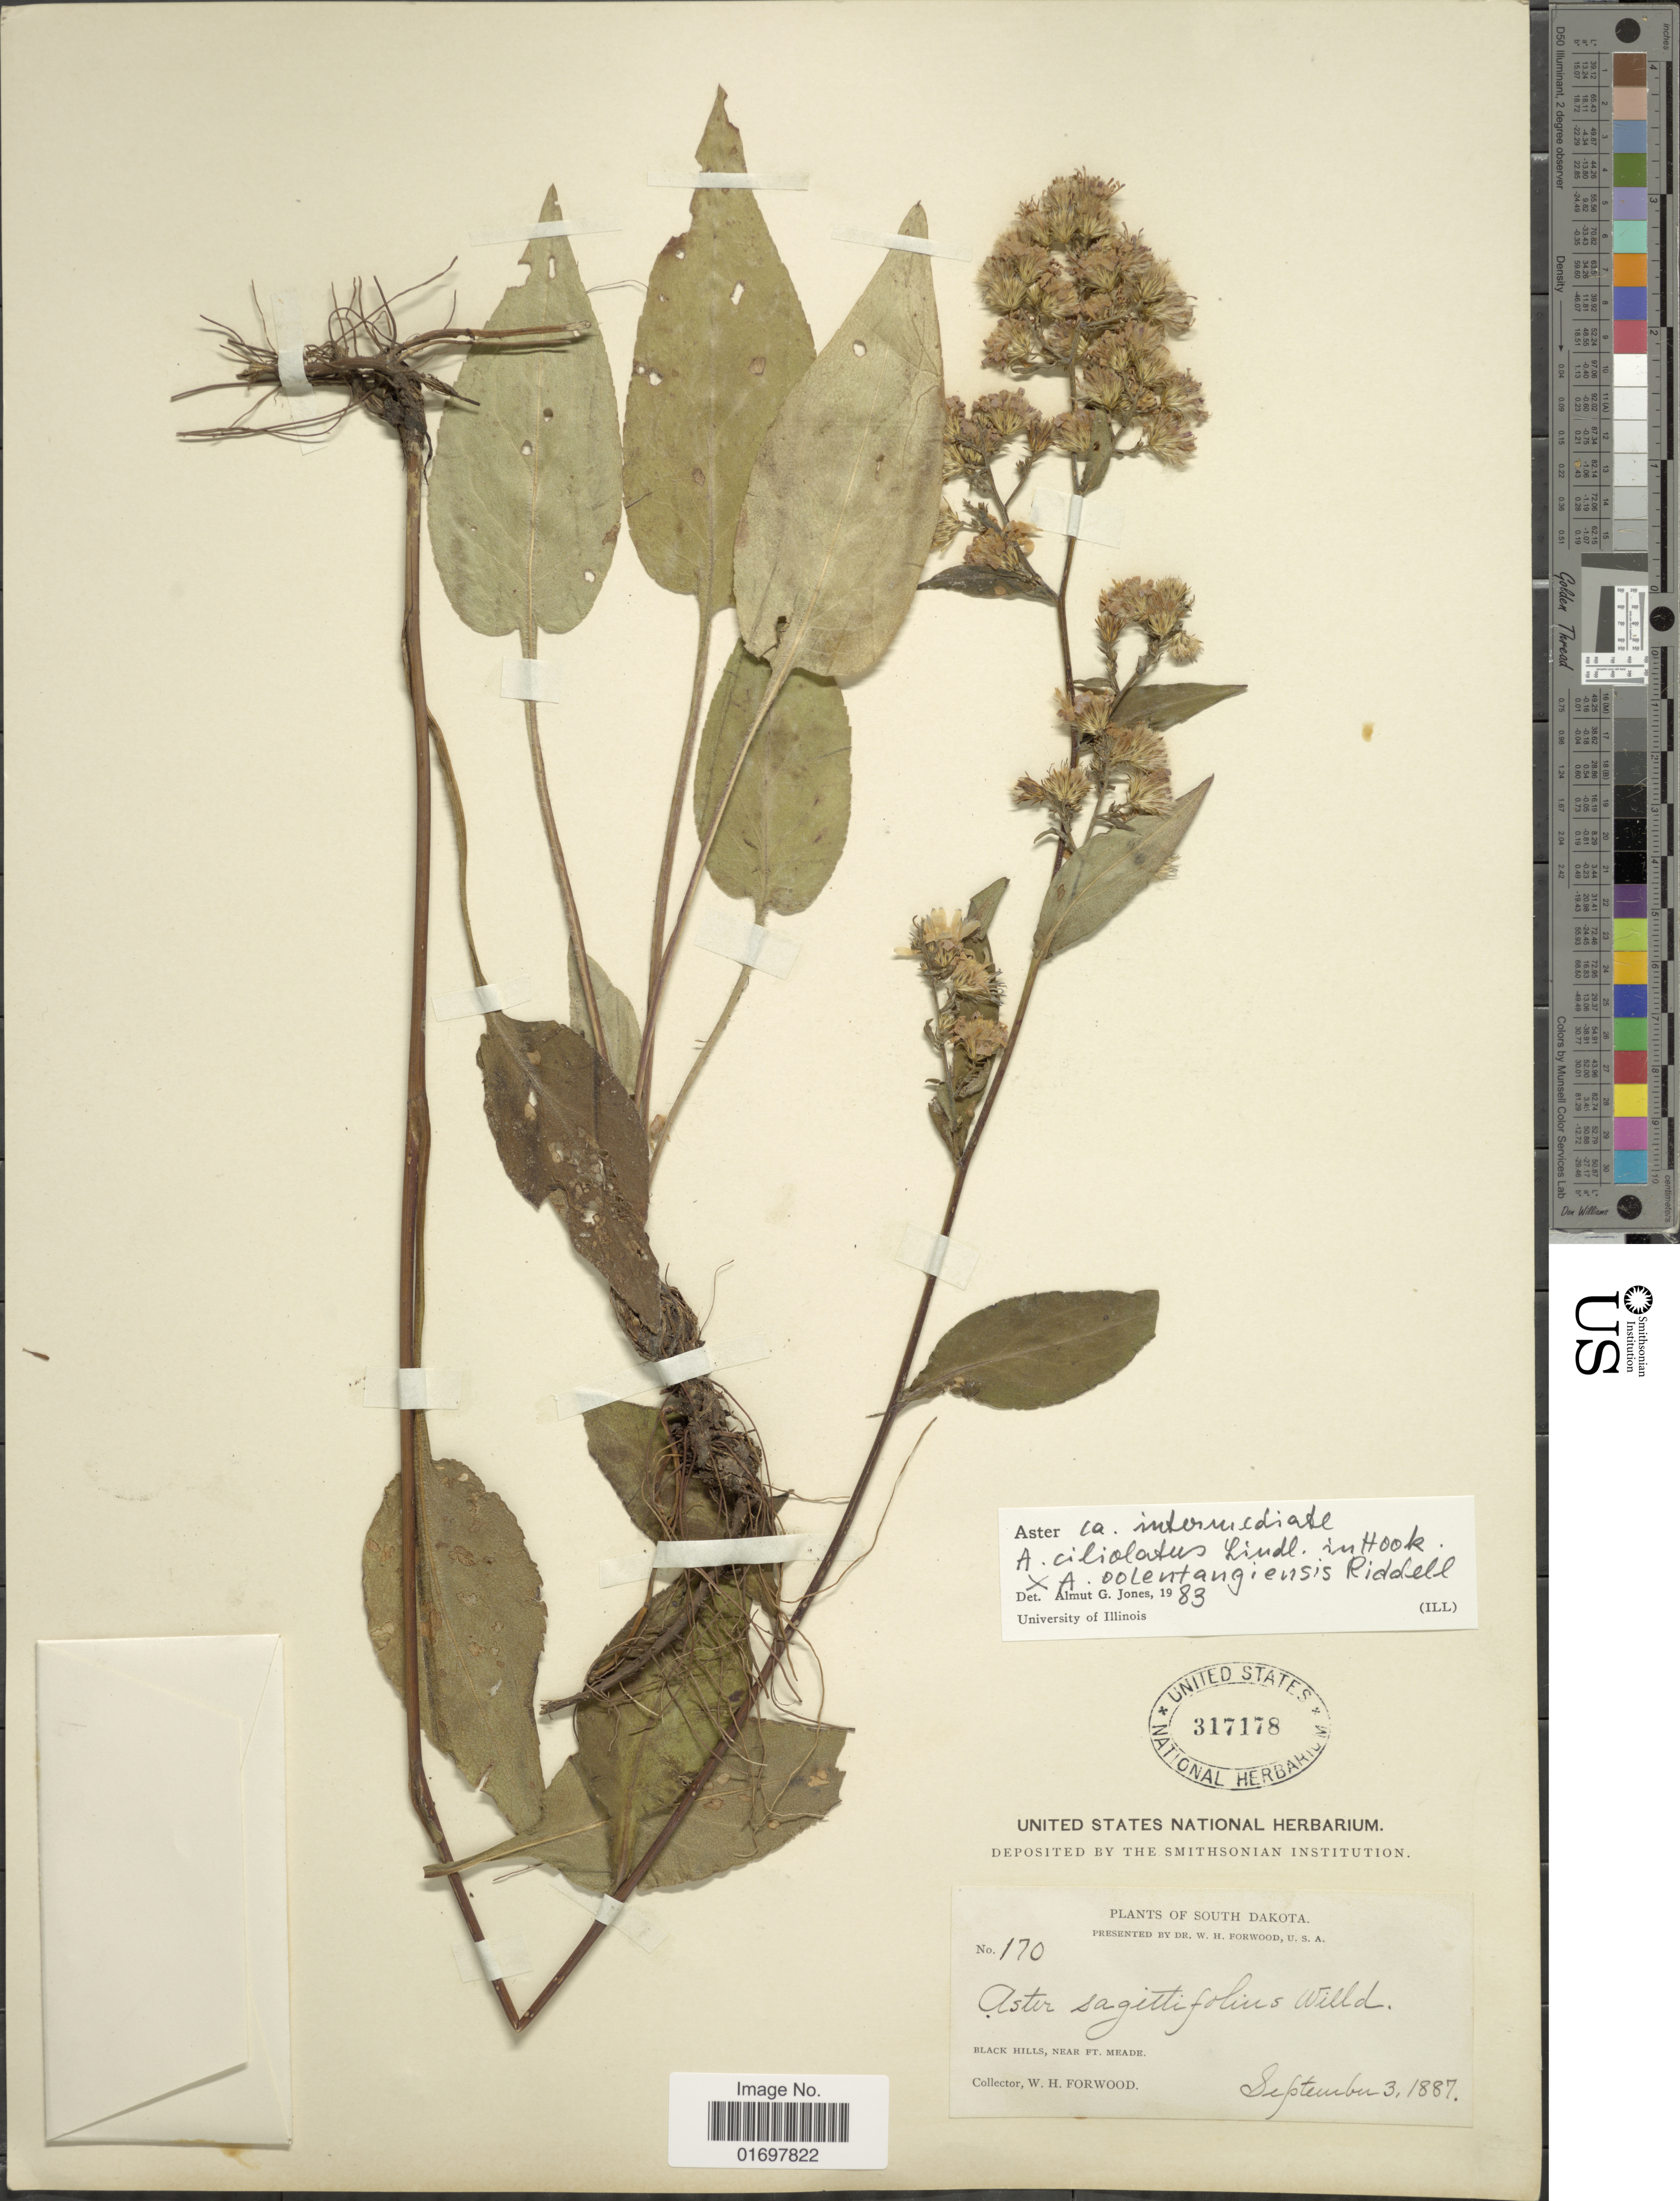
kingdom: Plantae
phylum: Tracheophyta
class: Magnoliopsida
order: Asterales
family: Asteraceae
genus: Symphyotrichum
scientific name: Symphyotrichum ciliolatum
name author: (Lindl.) Á. Löve & D. Löve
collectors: W. Forwood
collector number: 170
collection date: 1887-09-03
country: United States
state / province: South Dakota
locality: Black Hills, near Ft. Meade.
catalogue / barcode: US 317178